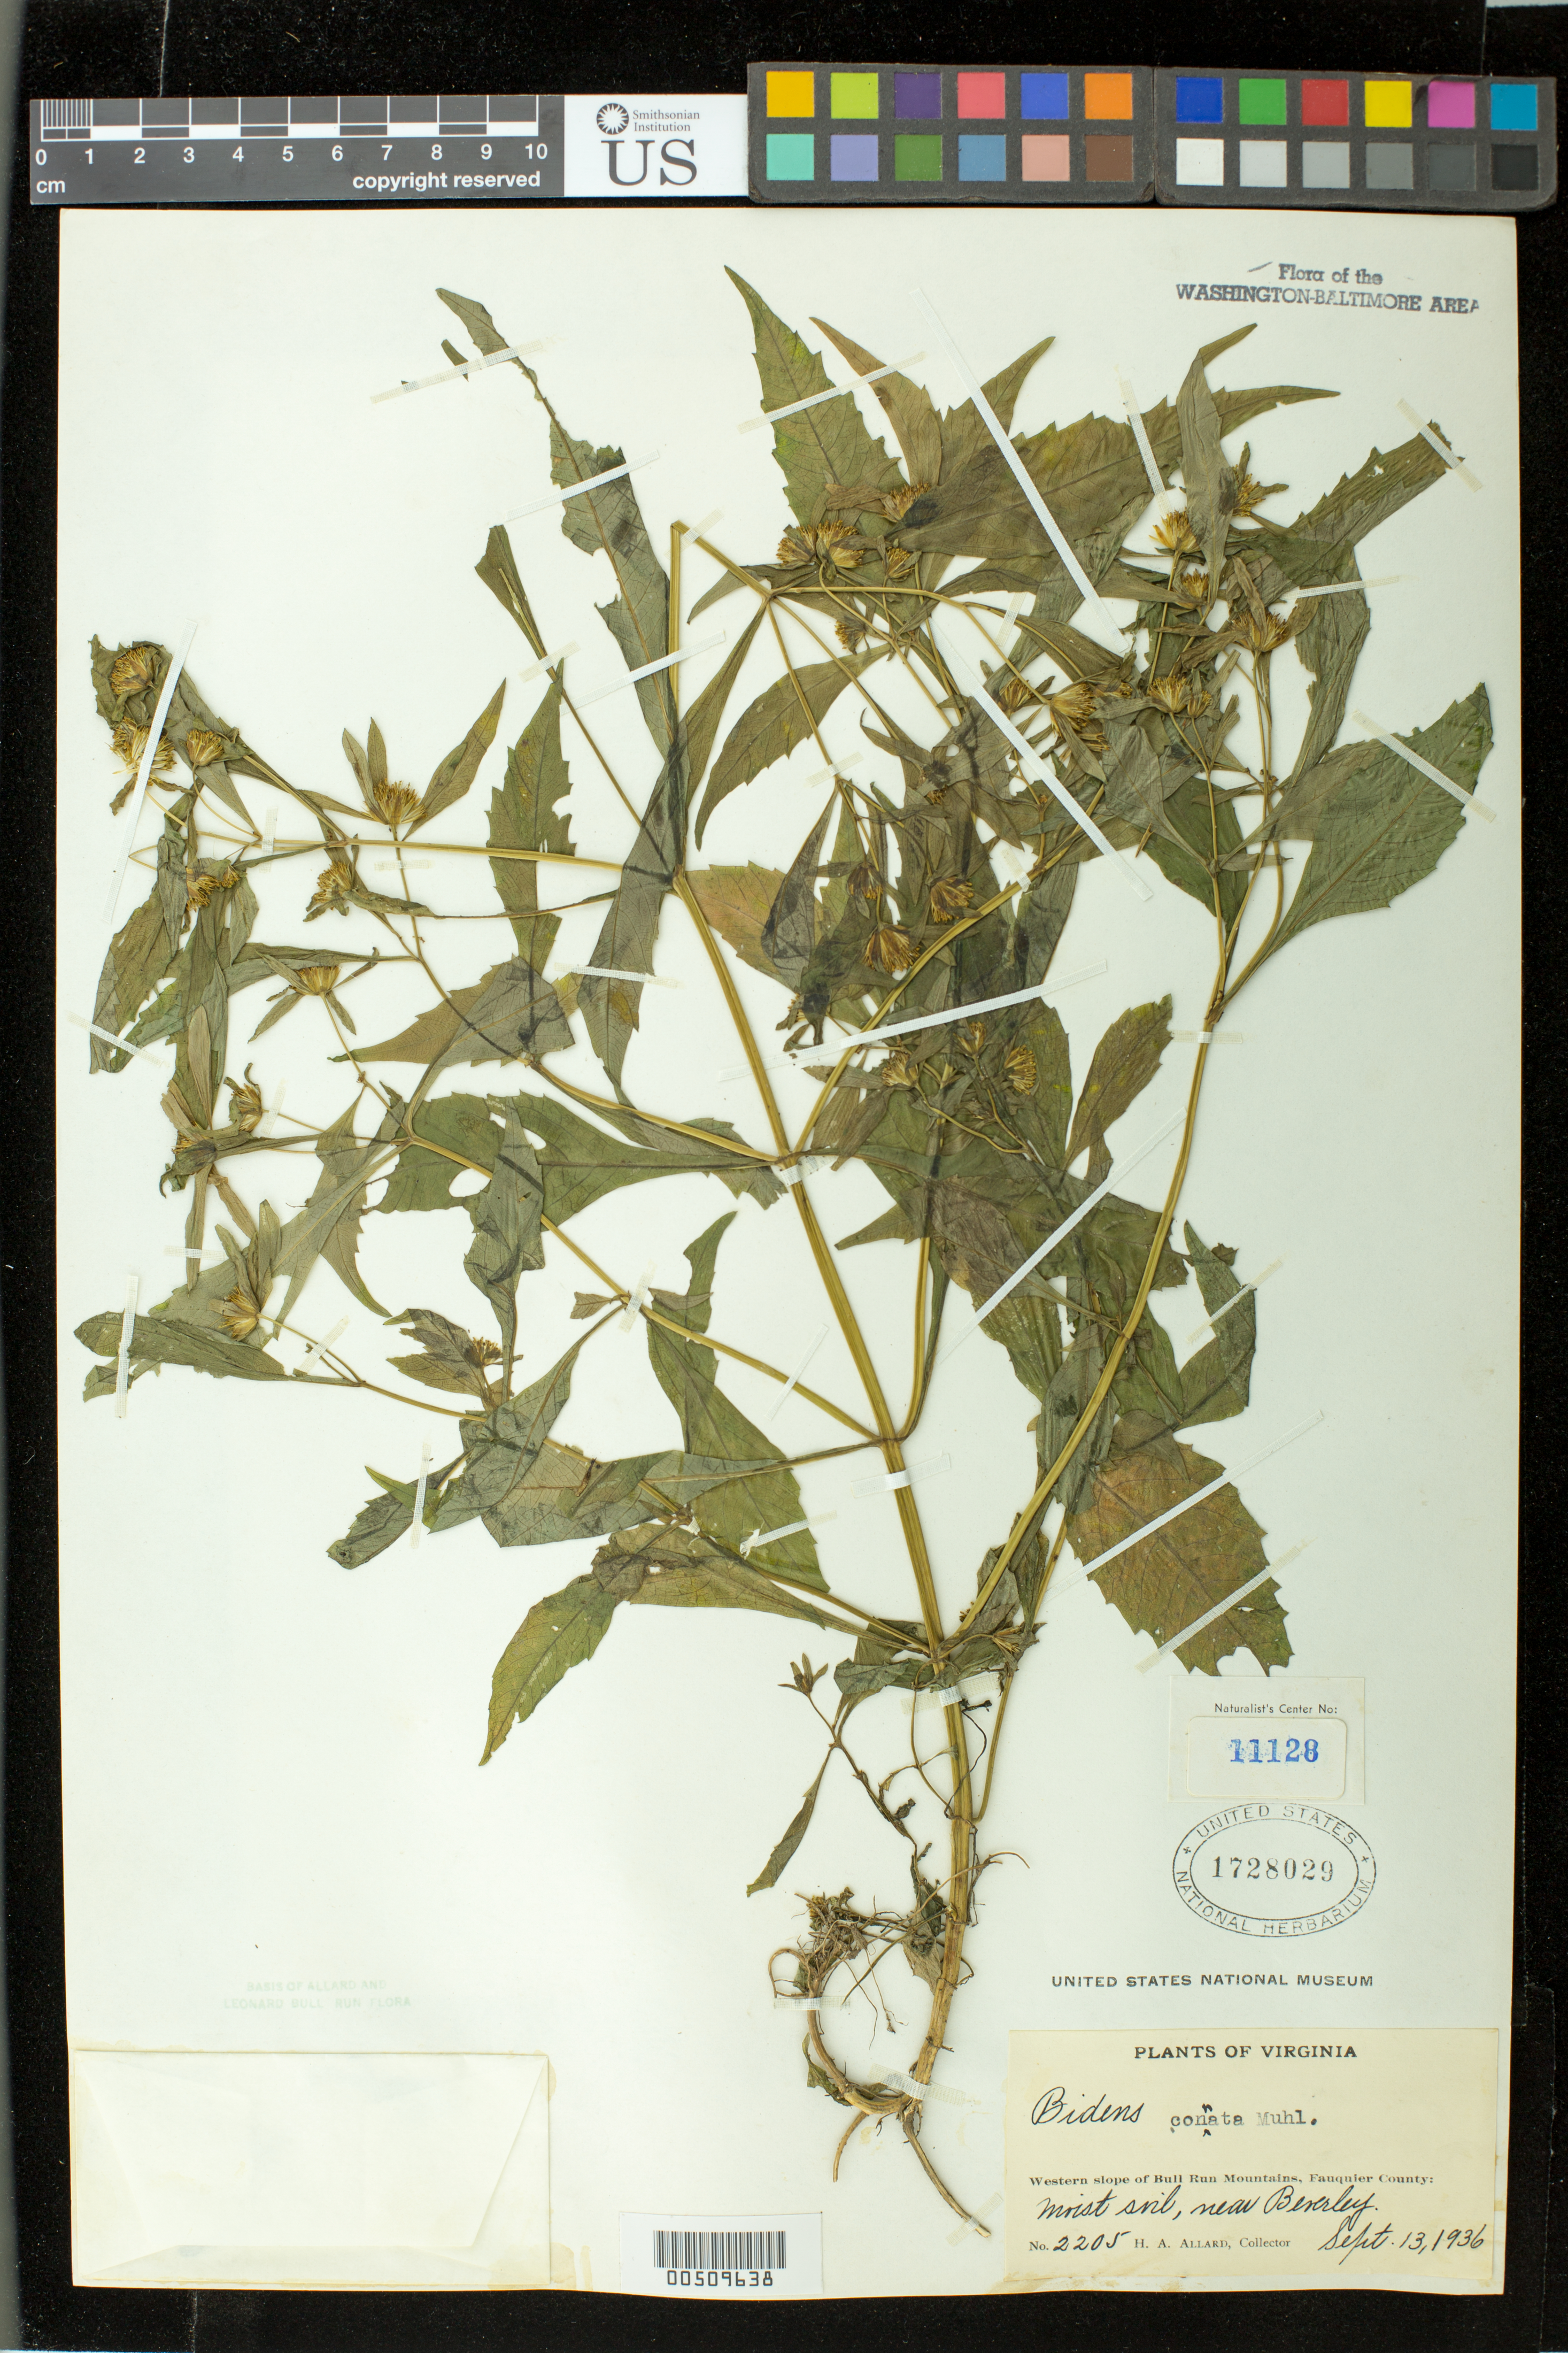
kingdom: Plantae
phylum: Tracheophyta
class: Magnoliopsida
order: Asterales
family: Asteraceae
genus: Bidens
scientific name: Bidens connata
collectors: H. A. Allard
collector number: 2205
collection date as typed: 13 Sep 1936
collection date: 1936-09-13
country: United States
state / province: Virginia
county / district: Fauquier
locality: Bull Run Mts., near Beverley Bull Run Mts.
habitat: moist soil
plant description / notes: Specimens returned from Naturalist Center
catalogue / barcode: US 1728029